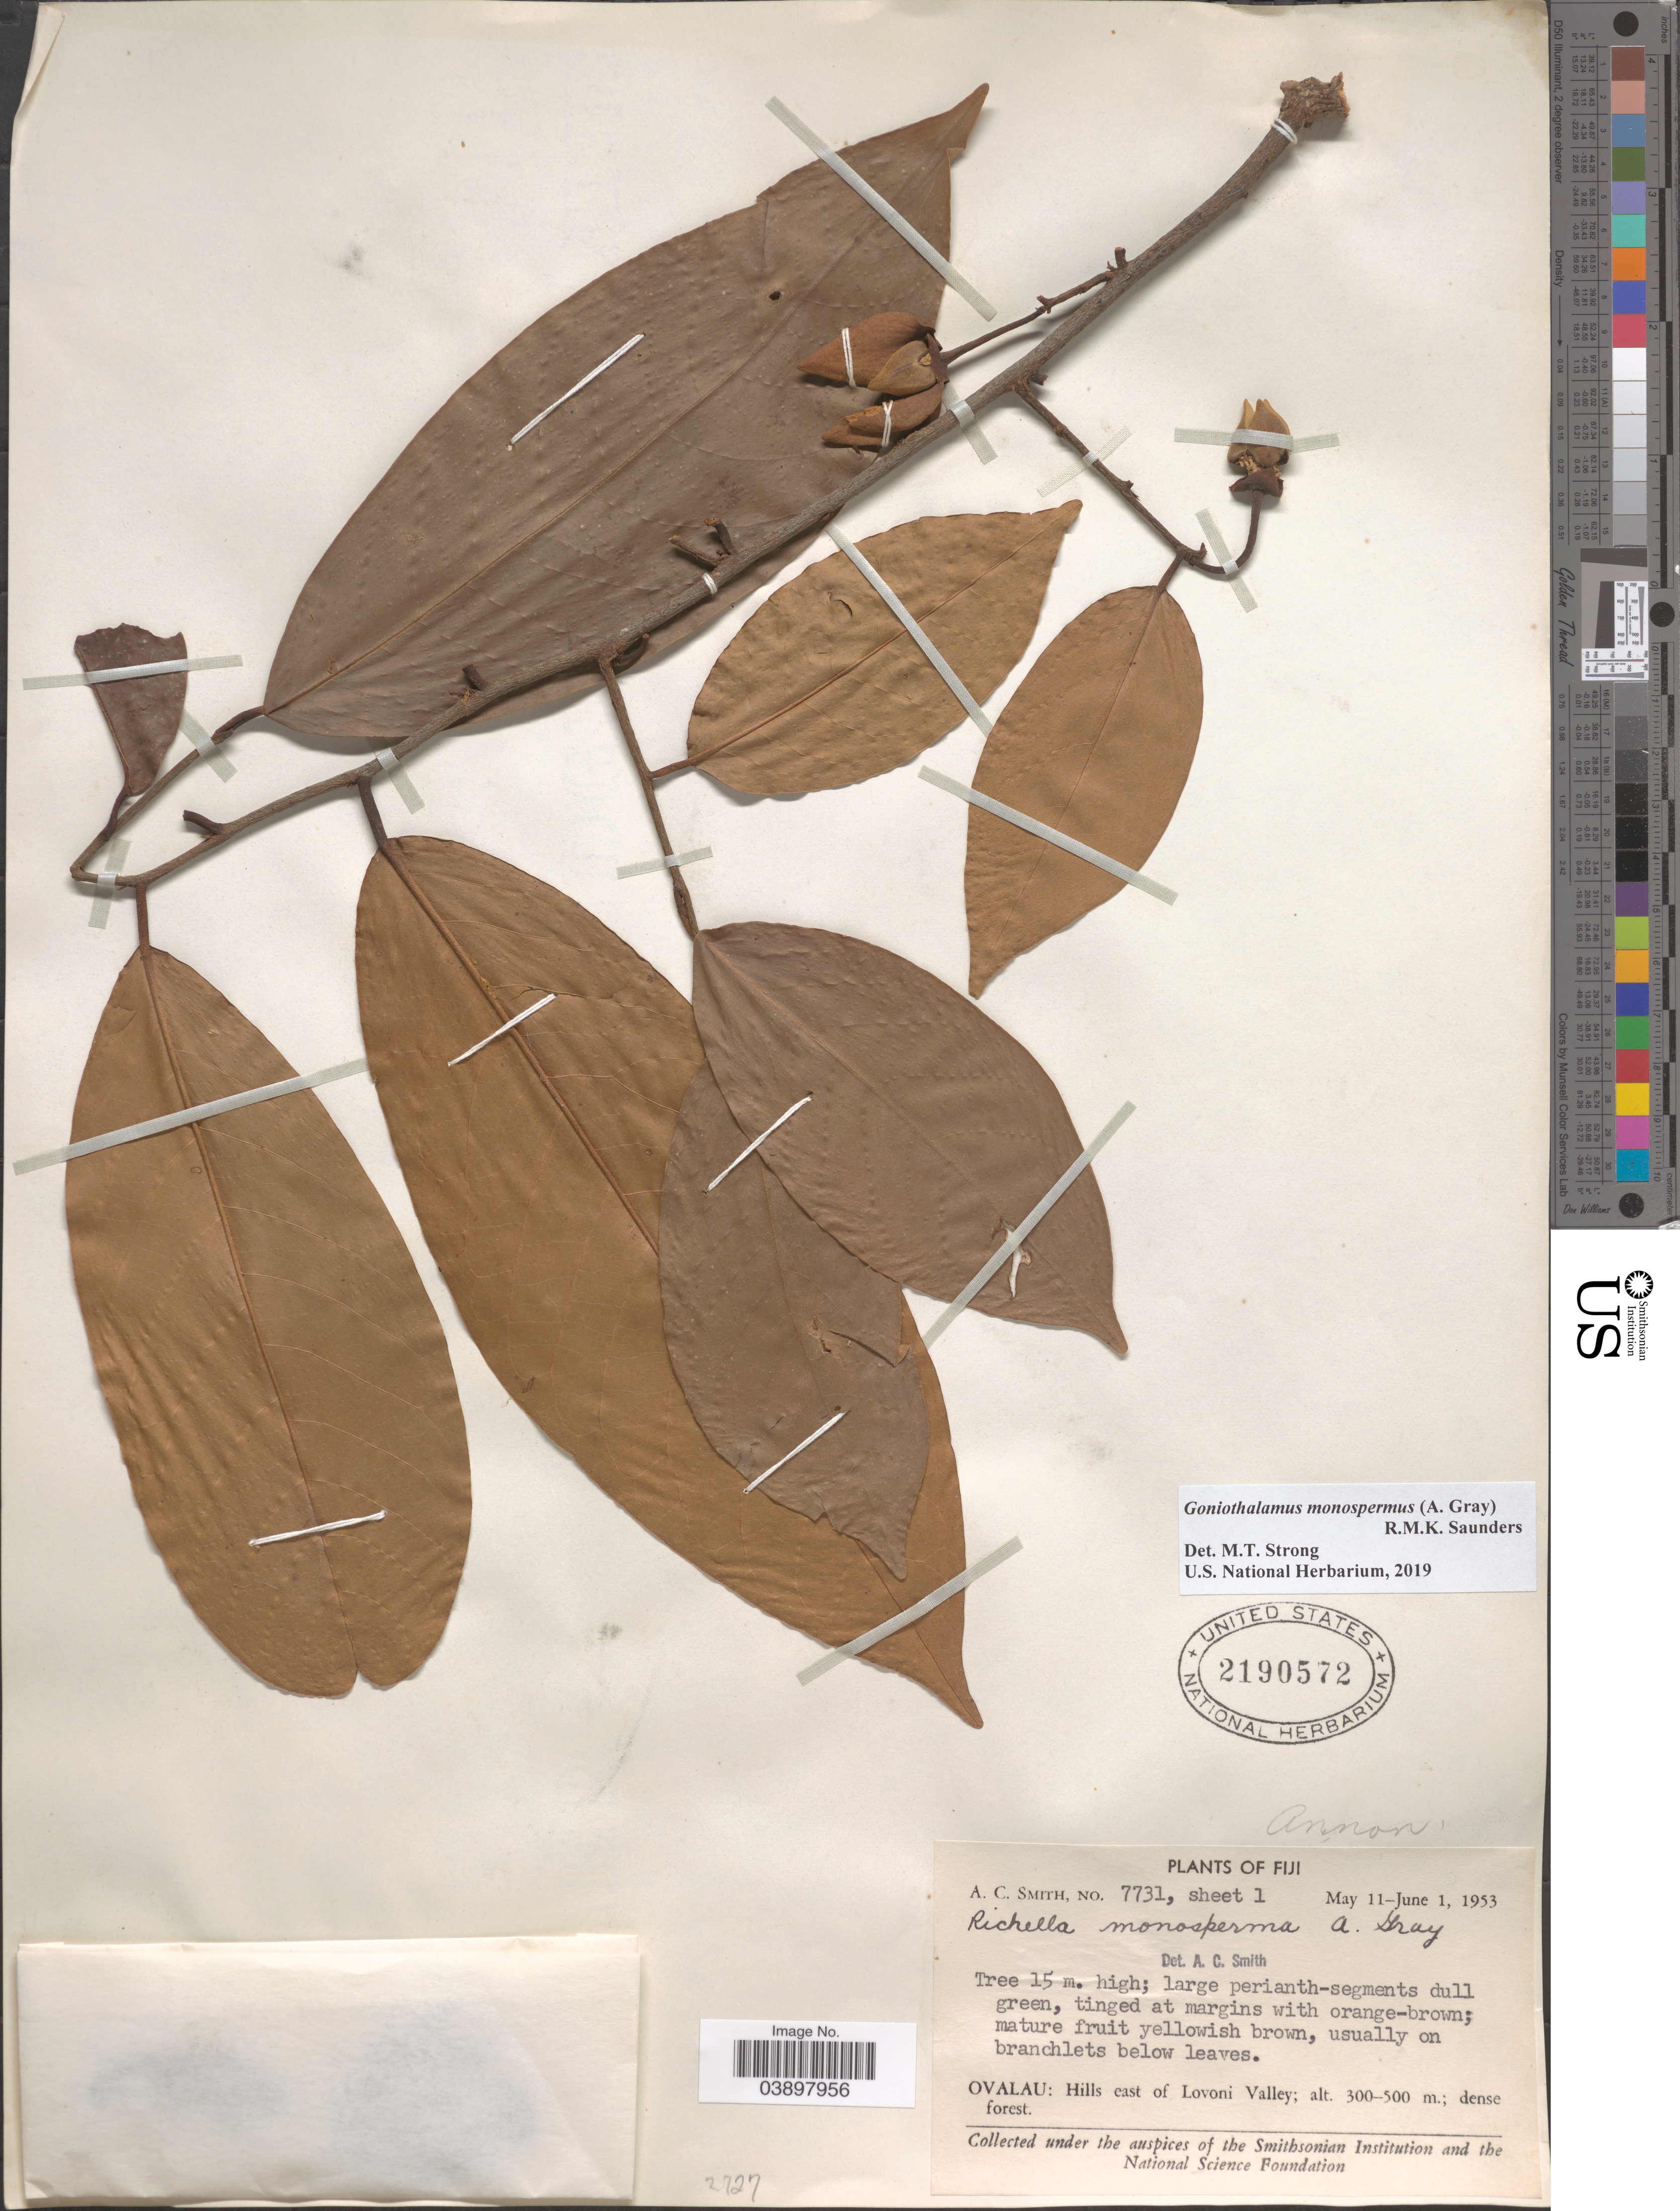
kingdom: Plantae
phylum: Tracheophyta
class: Magnoliopsida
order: Magnoliales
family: Annonaceae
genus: Goniothalamus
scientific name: Goniothalamus monospermus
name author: (A. Gray) R.M.K. Saunders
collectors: A. C. Smith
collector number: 7731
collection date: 1953-05-11/1953-06-01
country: Fiji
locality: Ovalau: Hills east of Lovoni Valley.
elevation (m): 300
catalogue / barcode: US 2190572